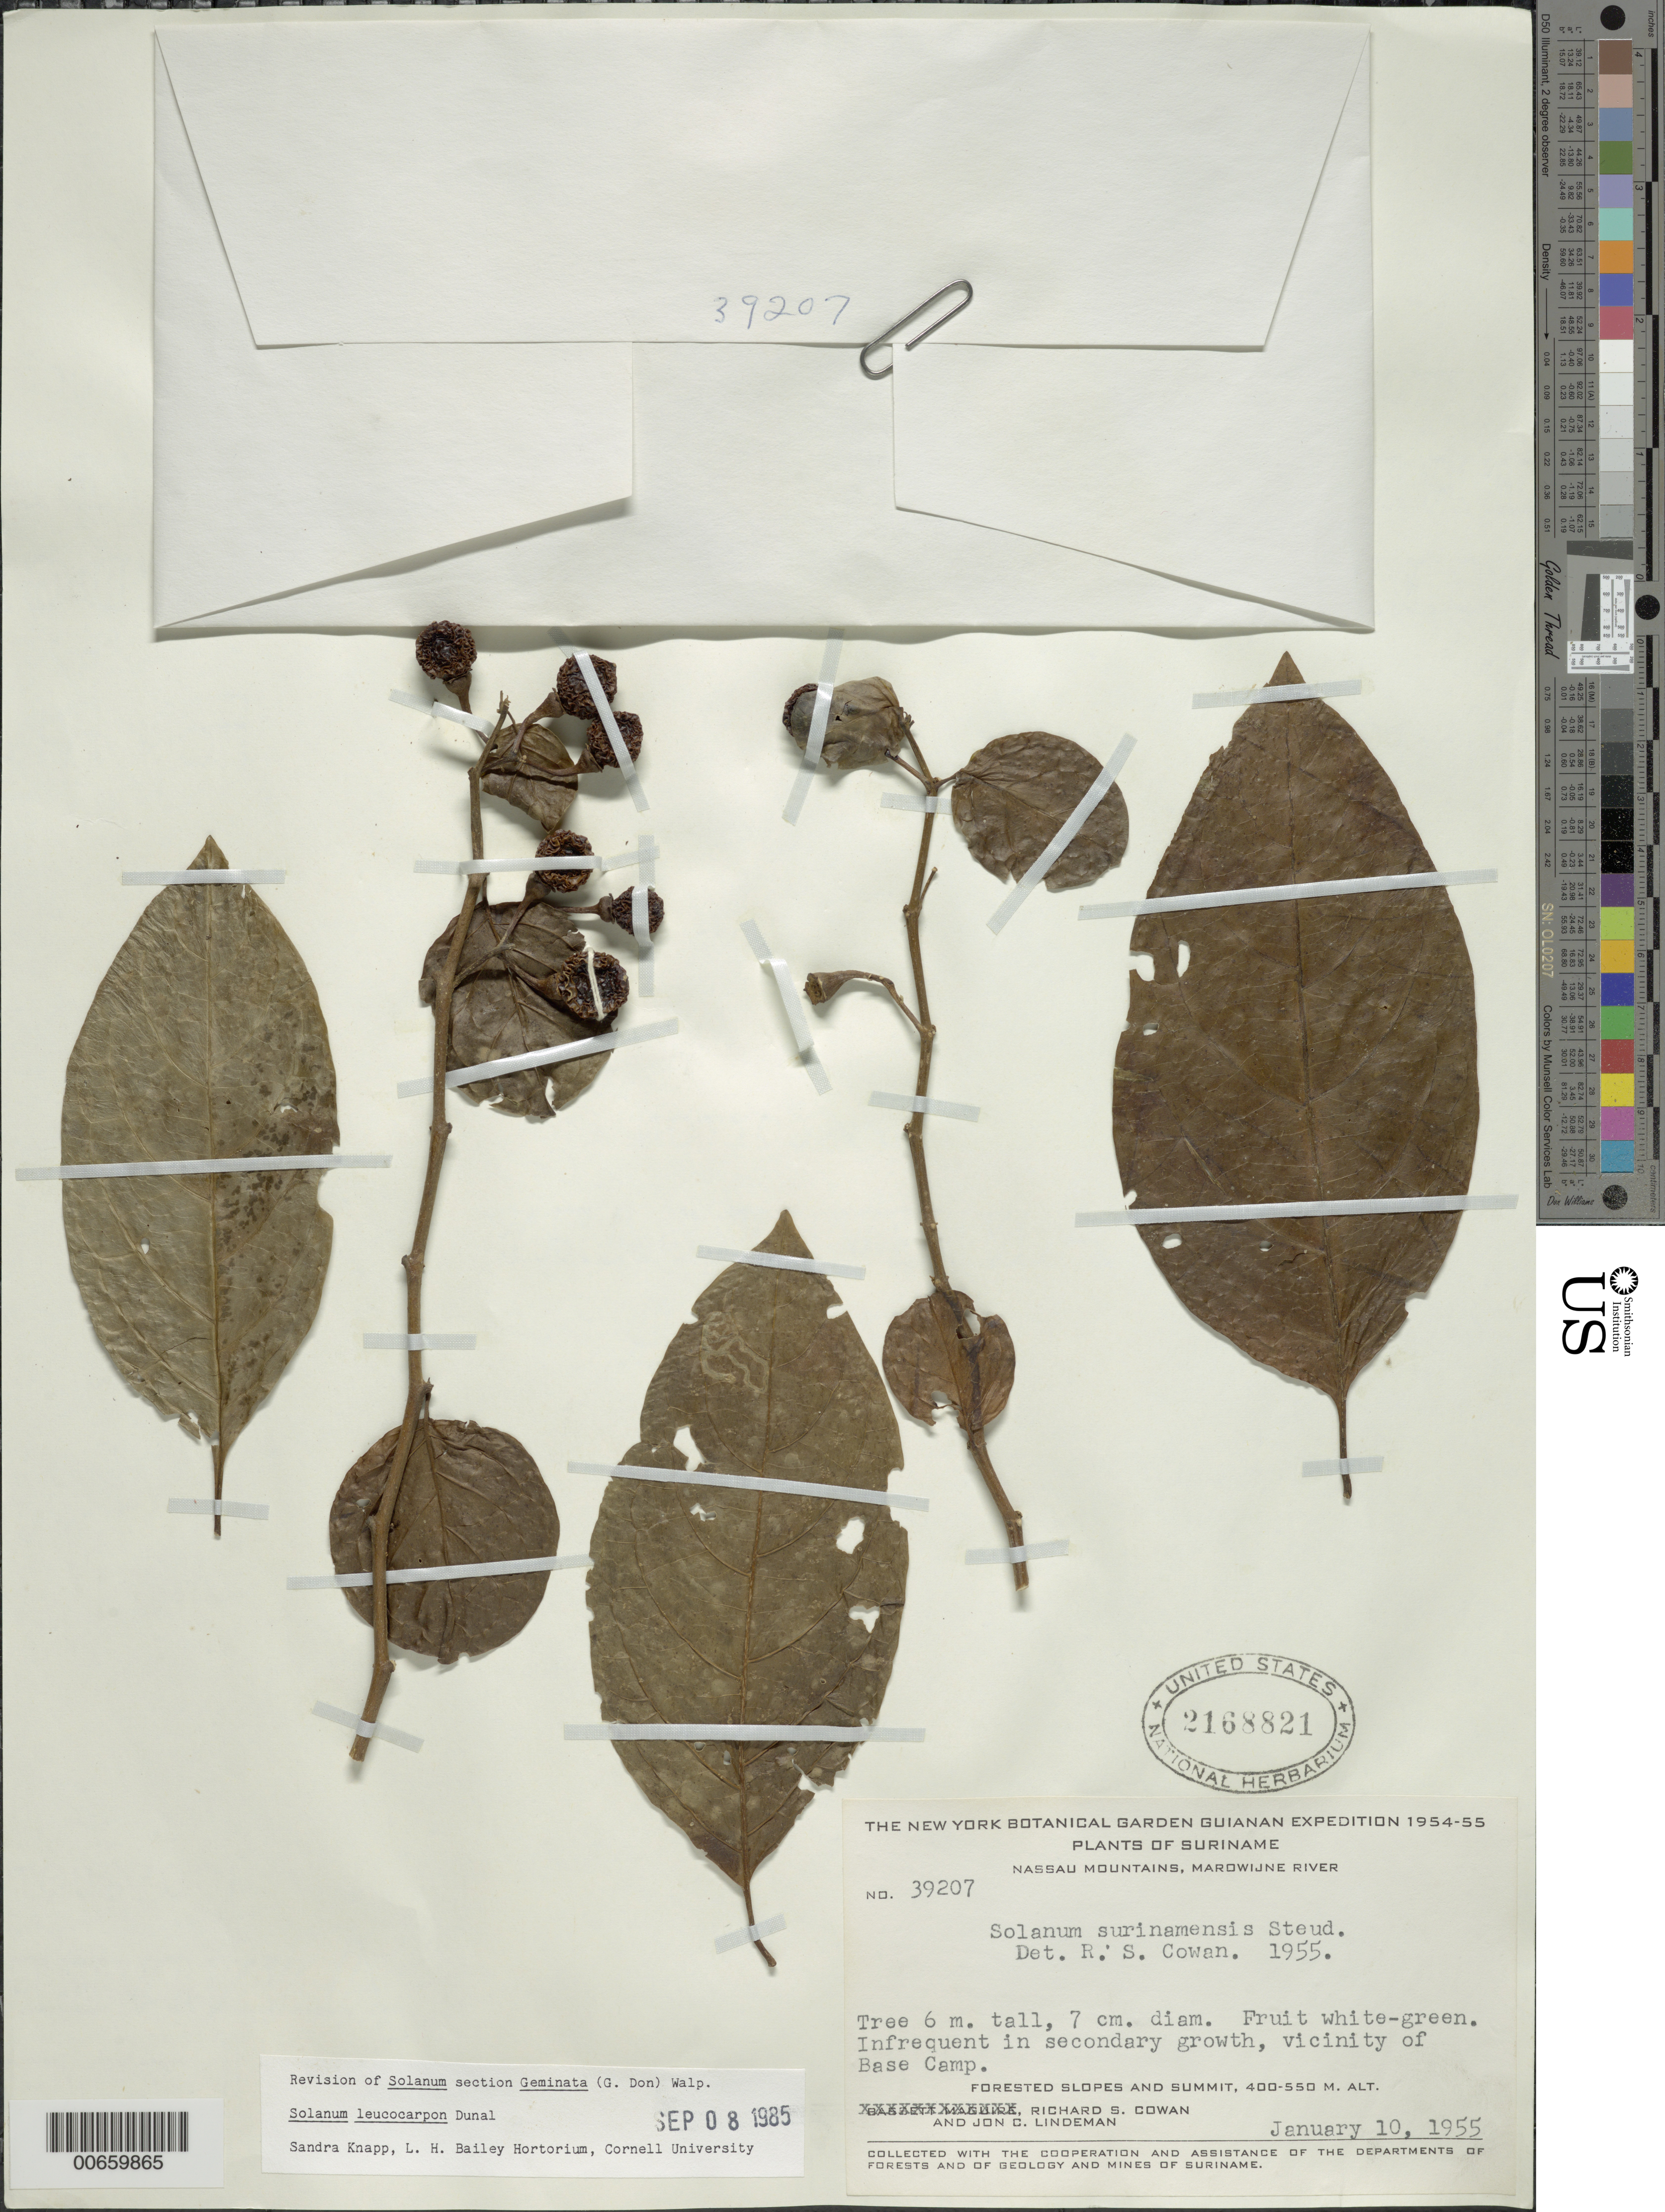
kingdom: Plantae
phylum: Tracheophyta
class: Magnoliopsida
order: Solanales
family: Solanaceae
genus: Solanum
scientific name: Solanum leucocarpon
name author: Dunal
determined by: Knapp, S. D.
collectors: R. S. Cowan & J. C. Lindeman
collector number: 39207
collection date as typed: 1 Jan 1955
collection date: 1955-01-01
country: Suriname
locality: Nassau Mts., Marowijne R., near Base Camp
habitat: Secondary growth.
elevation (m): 400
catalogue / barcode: US 2168821